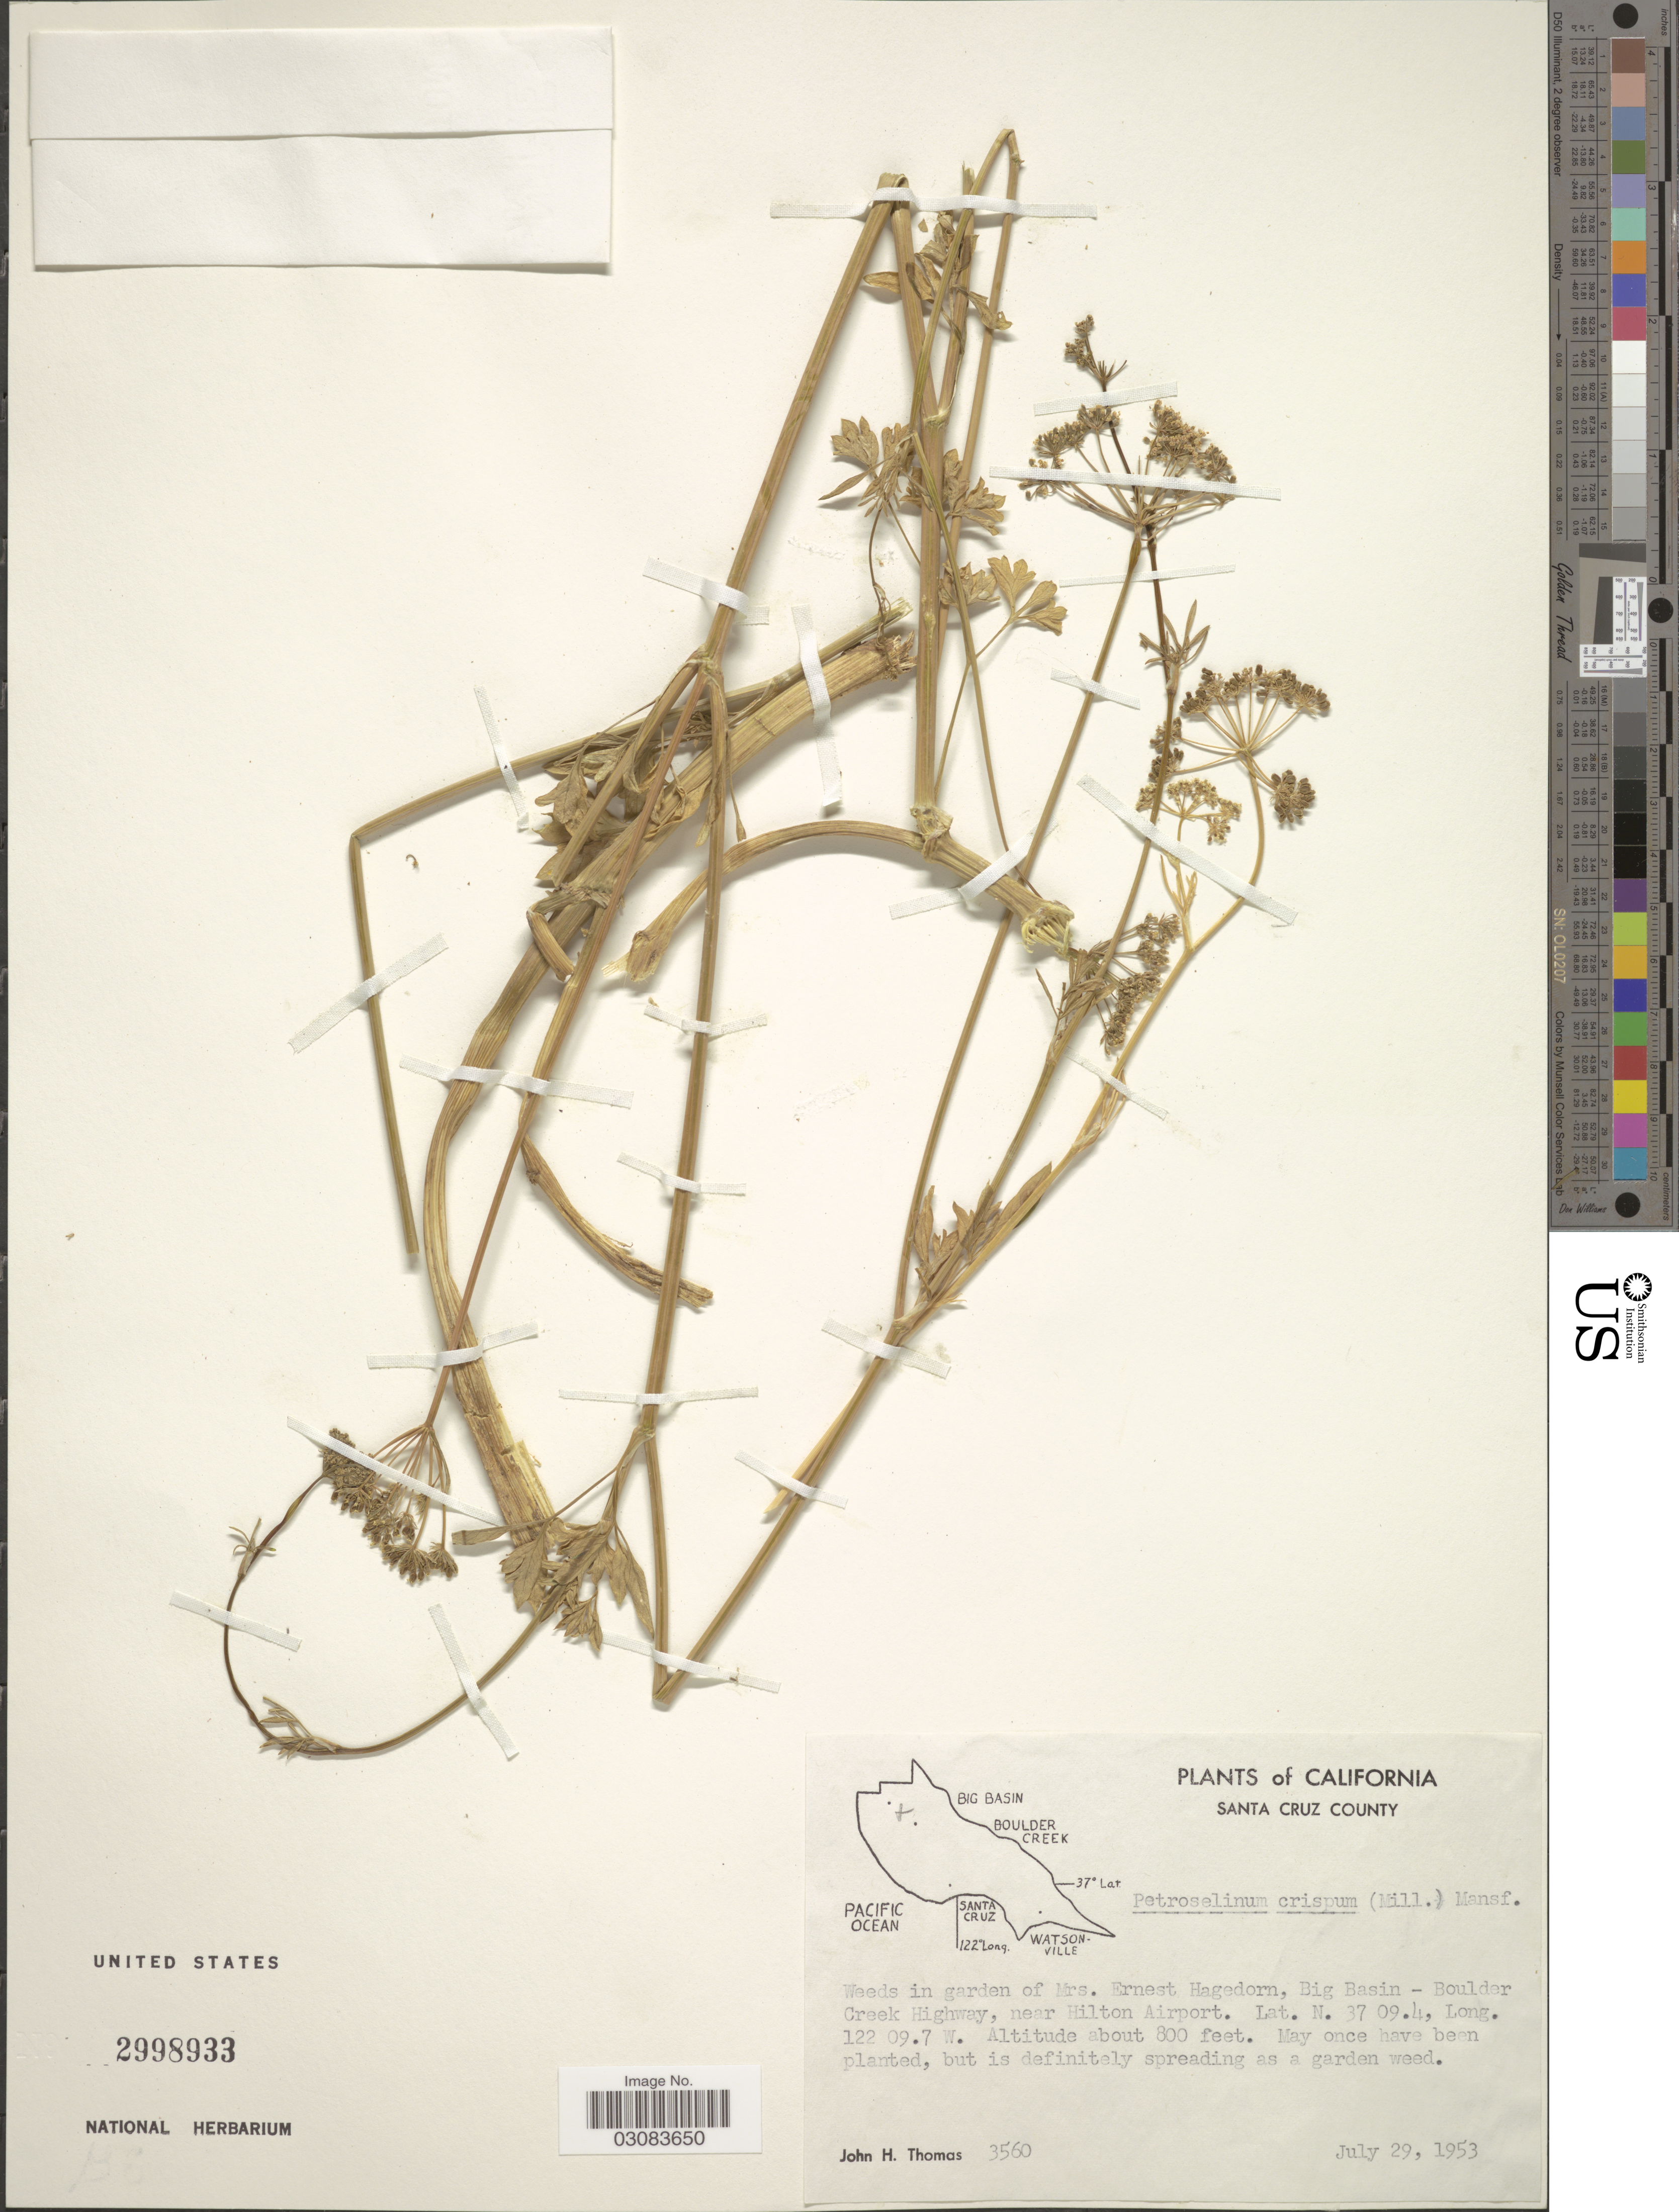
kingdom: Plantae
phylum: Tracheophyta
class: Magnoliopsida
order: Apiales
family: Apiaceae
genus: Petroselinum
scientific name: Petroselinum crispum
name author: (Mill.) Fuss.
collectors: J. H. Thomas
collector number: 3560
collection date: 1953-07-29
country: United States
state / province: California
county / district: Santa Cruz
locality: Santa Cruz County. Weeds in garden of Mrs. Ernest Hagedorn, Big Basin - Boulder Creek Highway, near Hilton Airport.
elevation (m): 244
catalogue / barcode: US 2998933